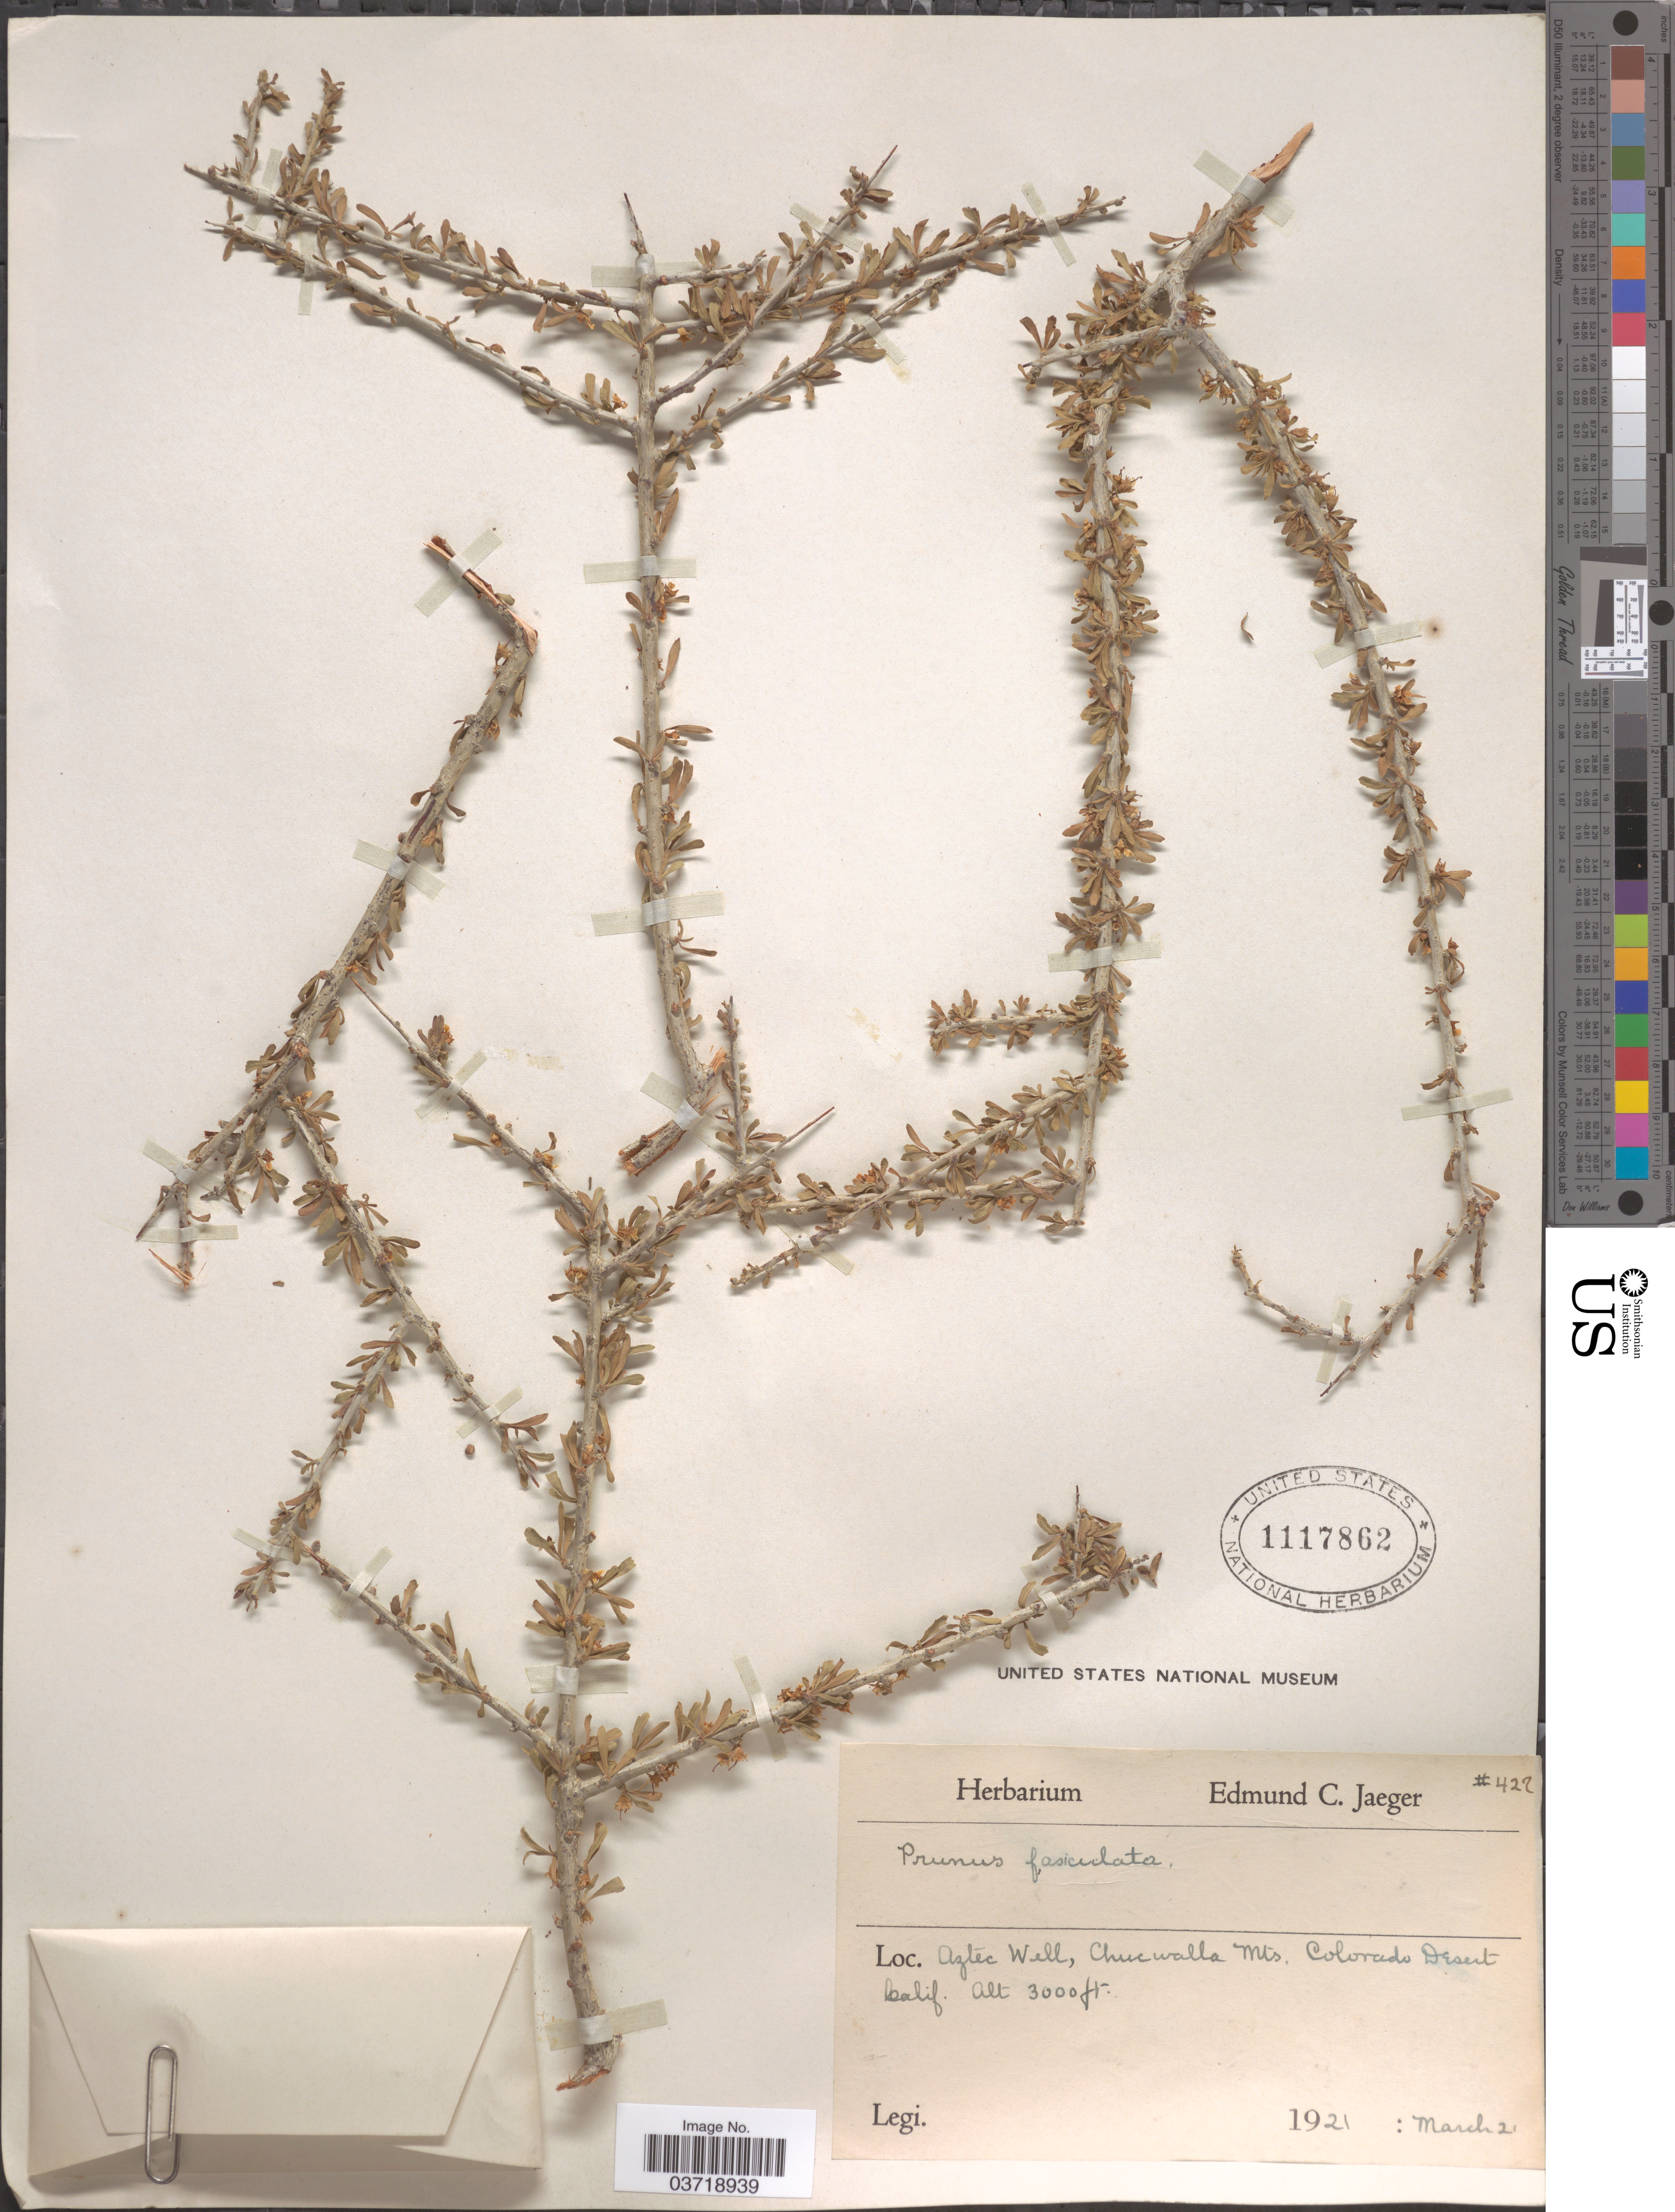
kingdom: Plantae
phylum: Tracheophyta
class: Magnoliopsida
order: Rosales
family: Rosaceae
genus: Prunus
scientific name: Prunus fasciculata var. fasciculata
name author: (Torr.) A. Gray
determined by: Strong, Mark T., (BOT), Smithsonian Institution - National Museum of Natural History (UNITED STATES)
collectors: ex herb. E.C. Jaeger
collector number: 427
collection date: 1921-03-21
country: United States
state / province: California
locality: Aztec Well, Chucwalla Mts, Colorado Desert.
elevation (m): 914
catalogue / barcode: US 1117862